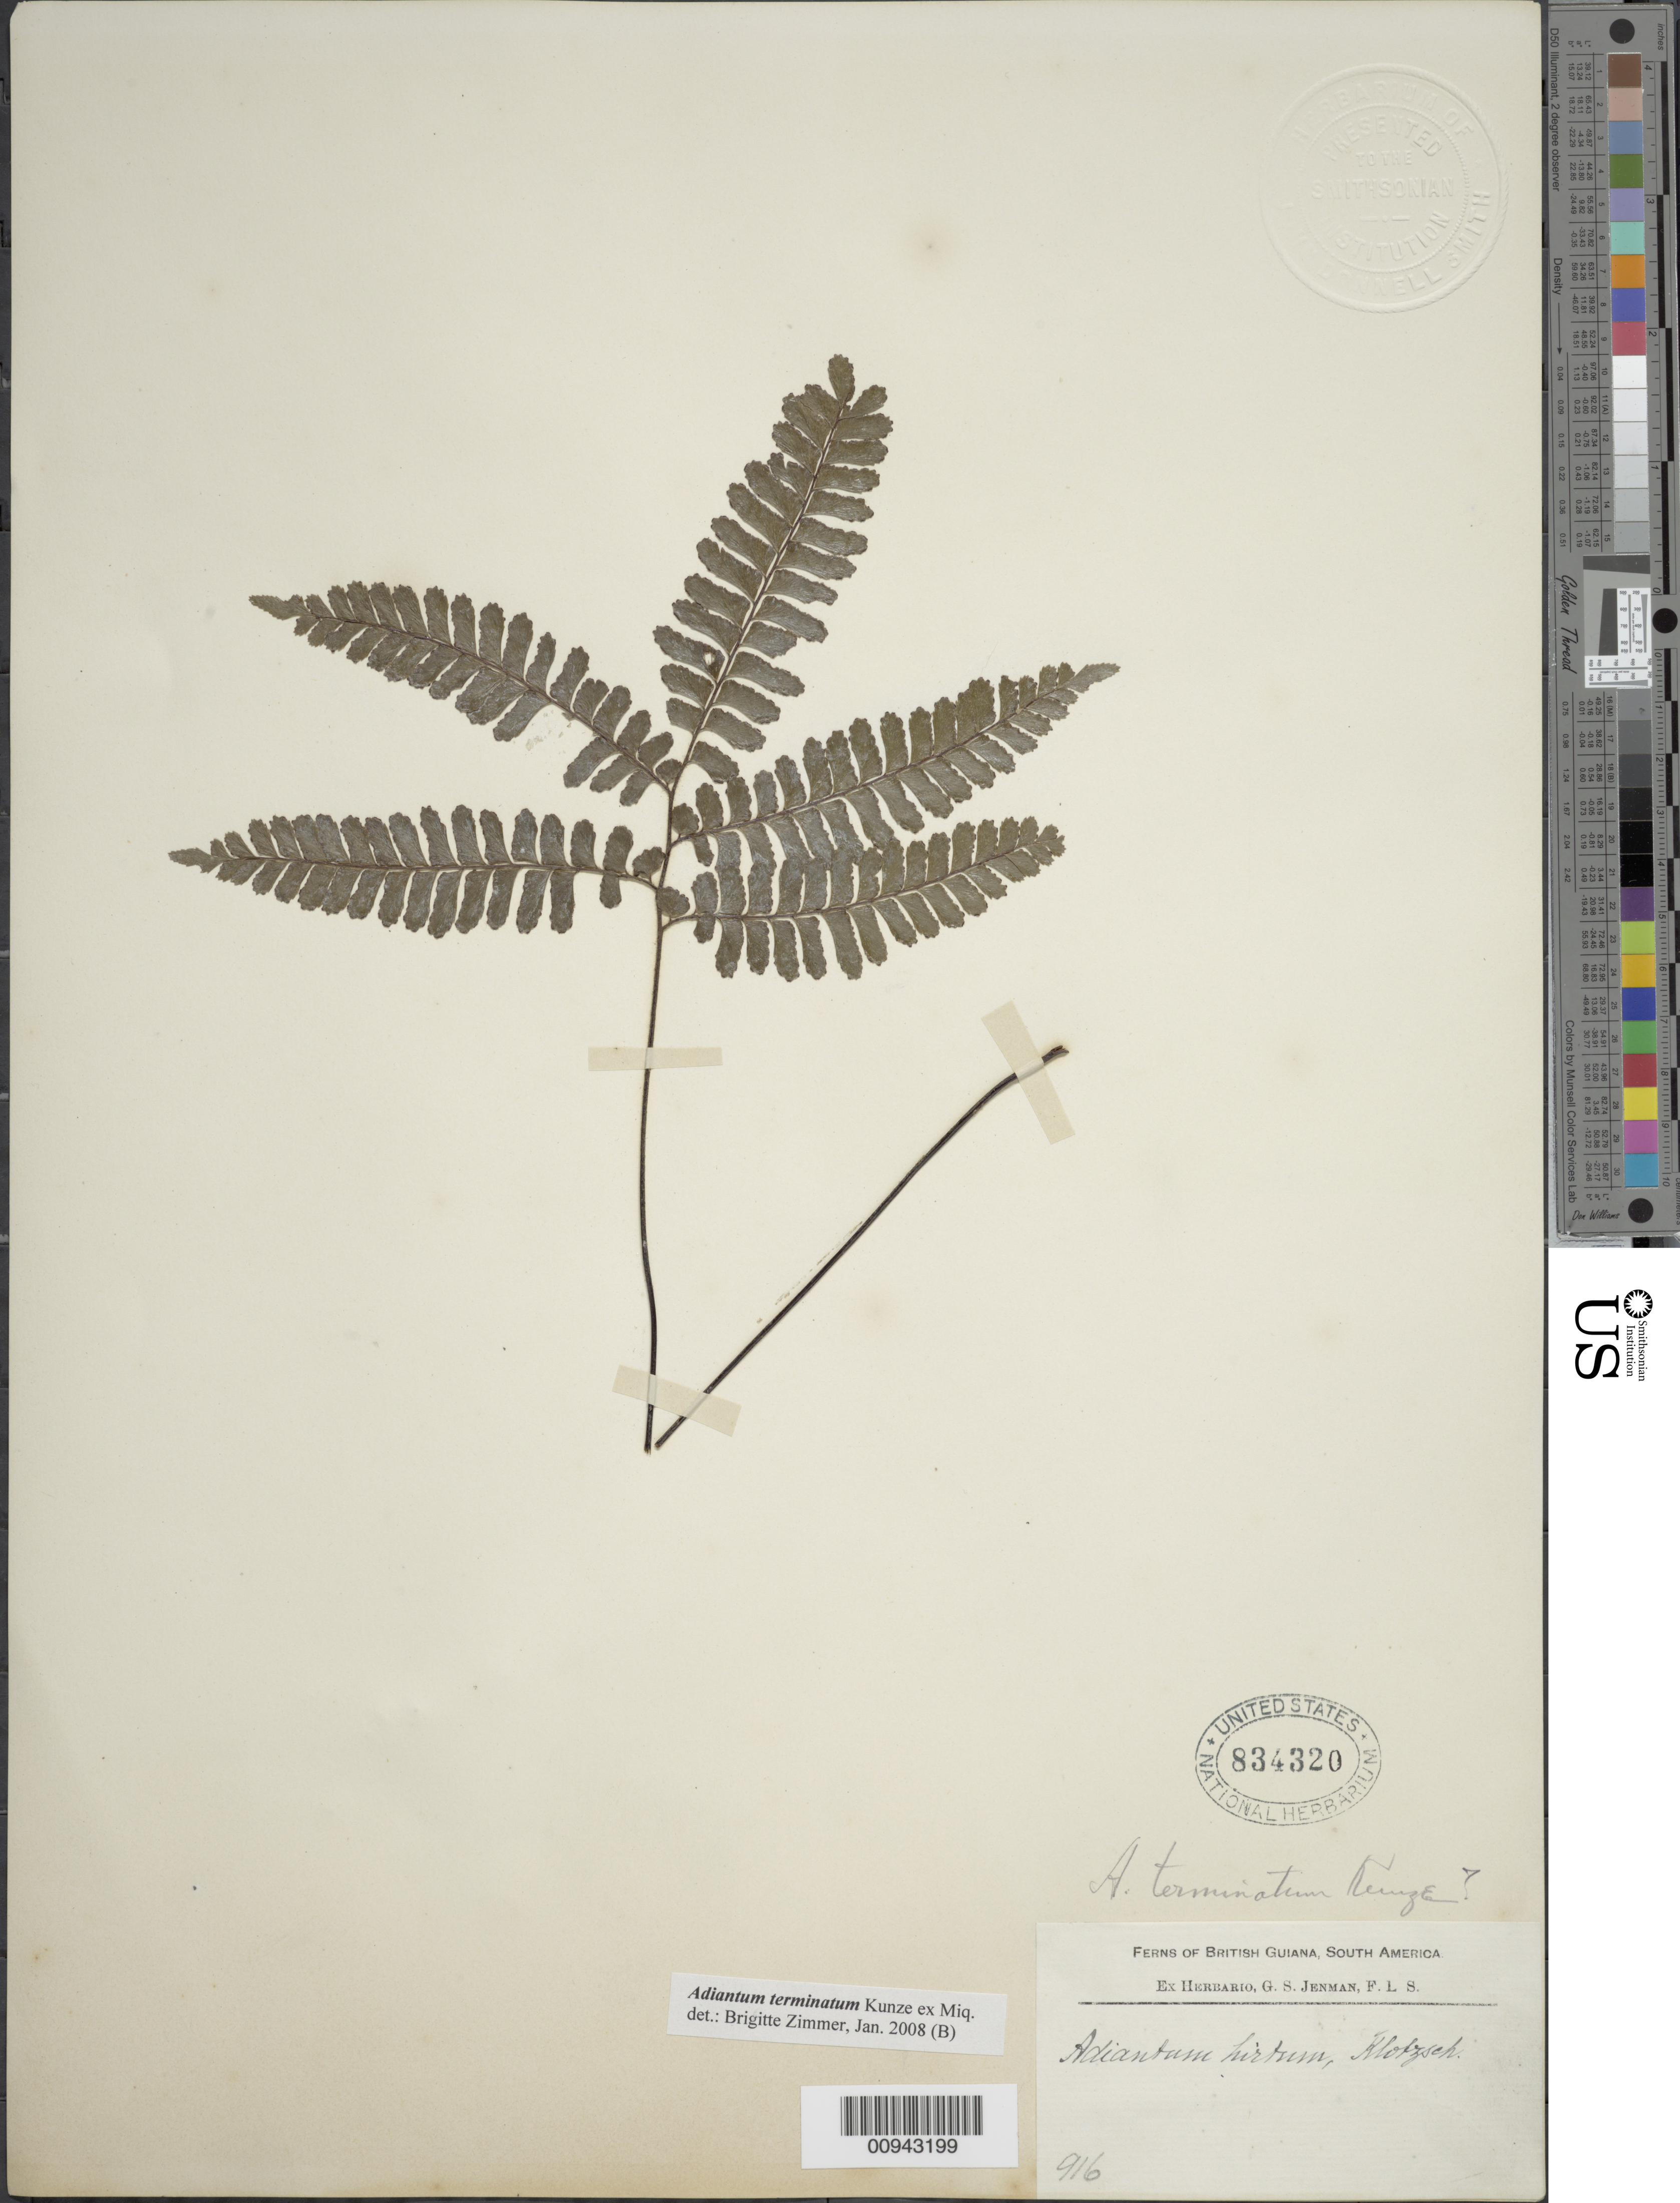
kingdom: Plantae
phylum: Tracheophyta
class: Polypodiopsida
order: Polypodiales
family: Pteridaceae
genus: Adiantum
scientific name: Adiantum terminatum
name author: Kunze ex Miq.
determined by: Zimmer, B.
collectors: G. S. Jenman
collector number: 916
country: Guyana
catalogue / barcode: US 834320